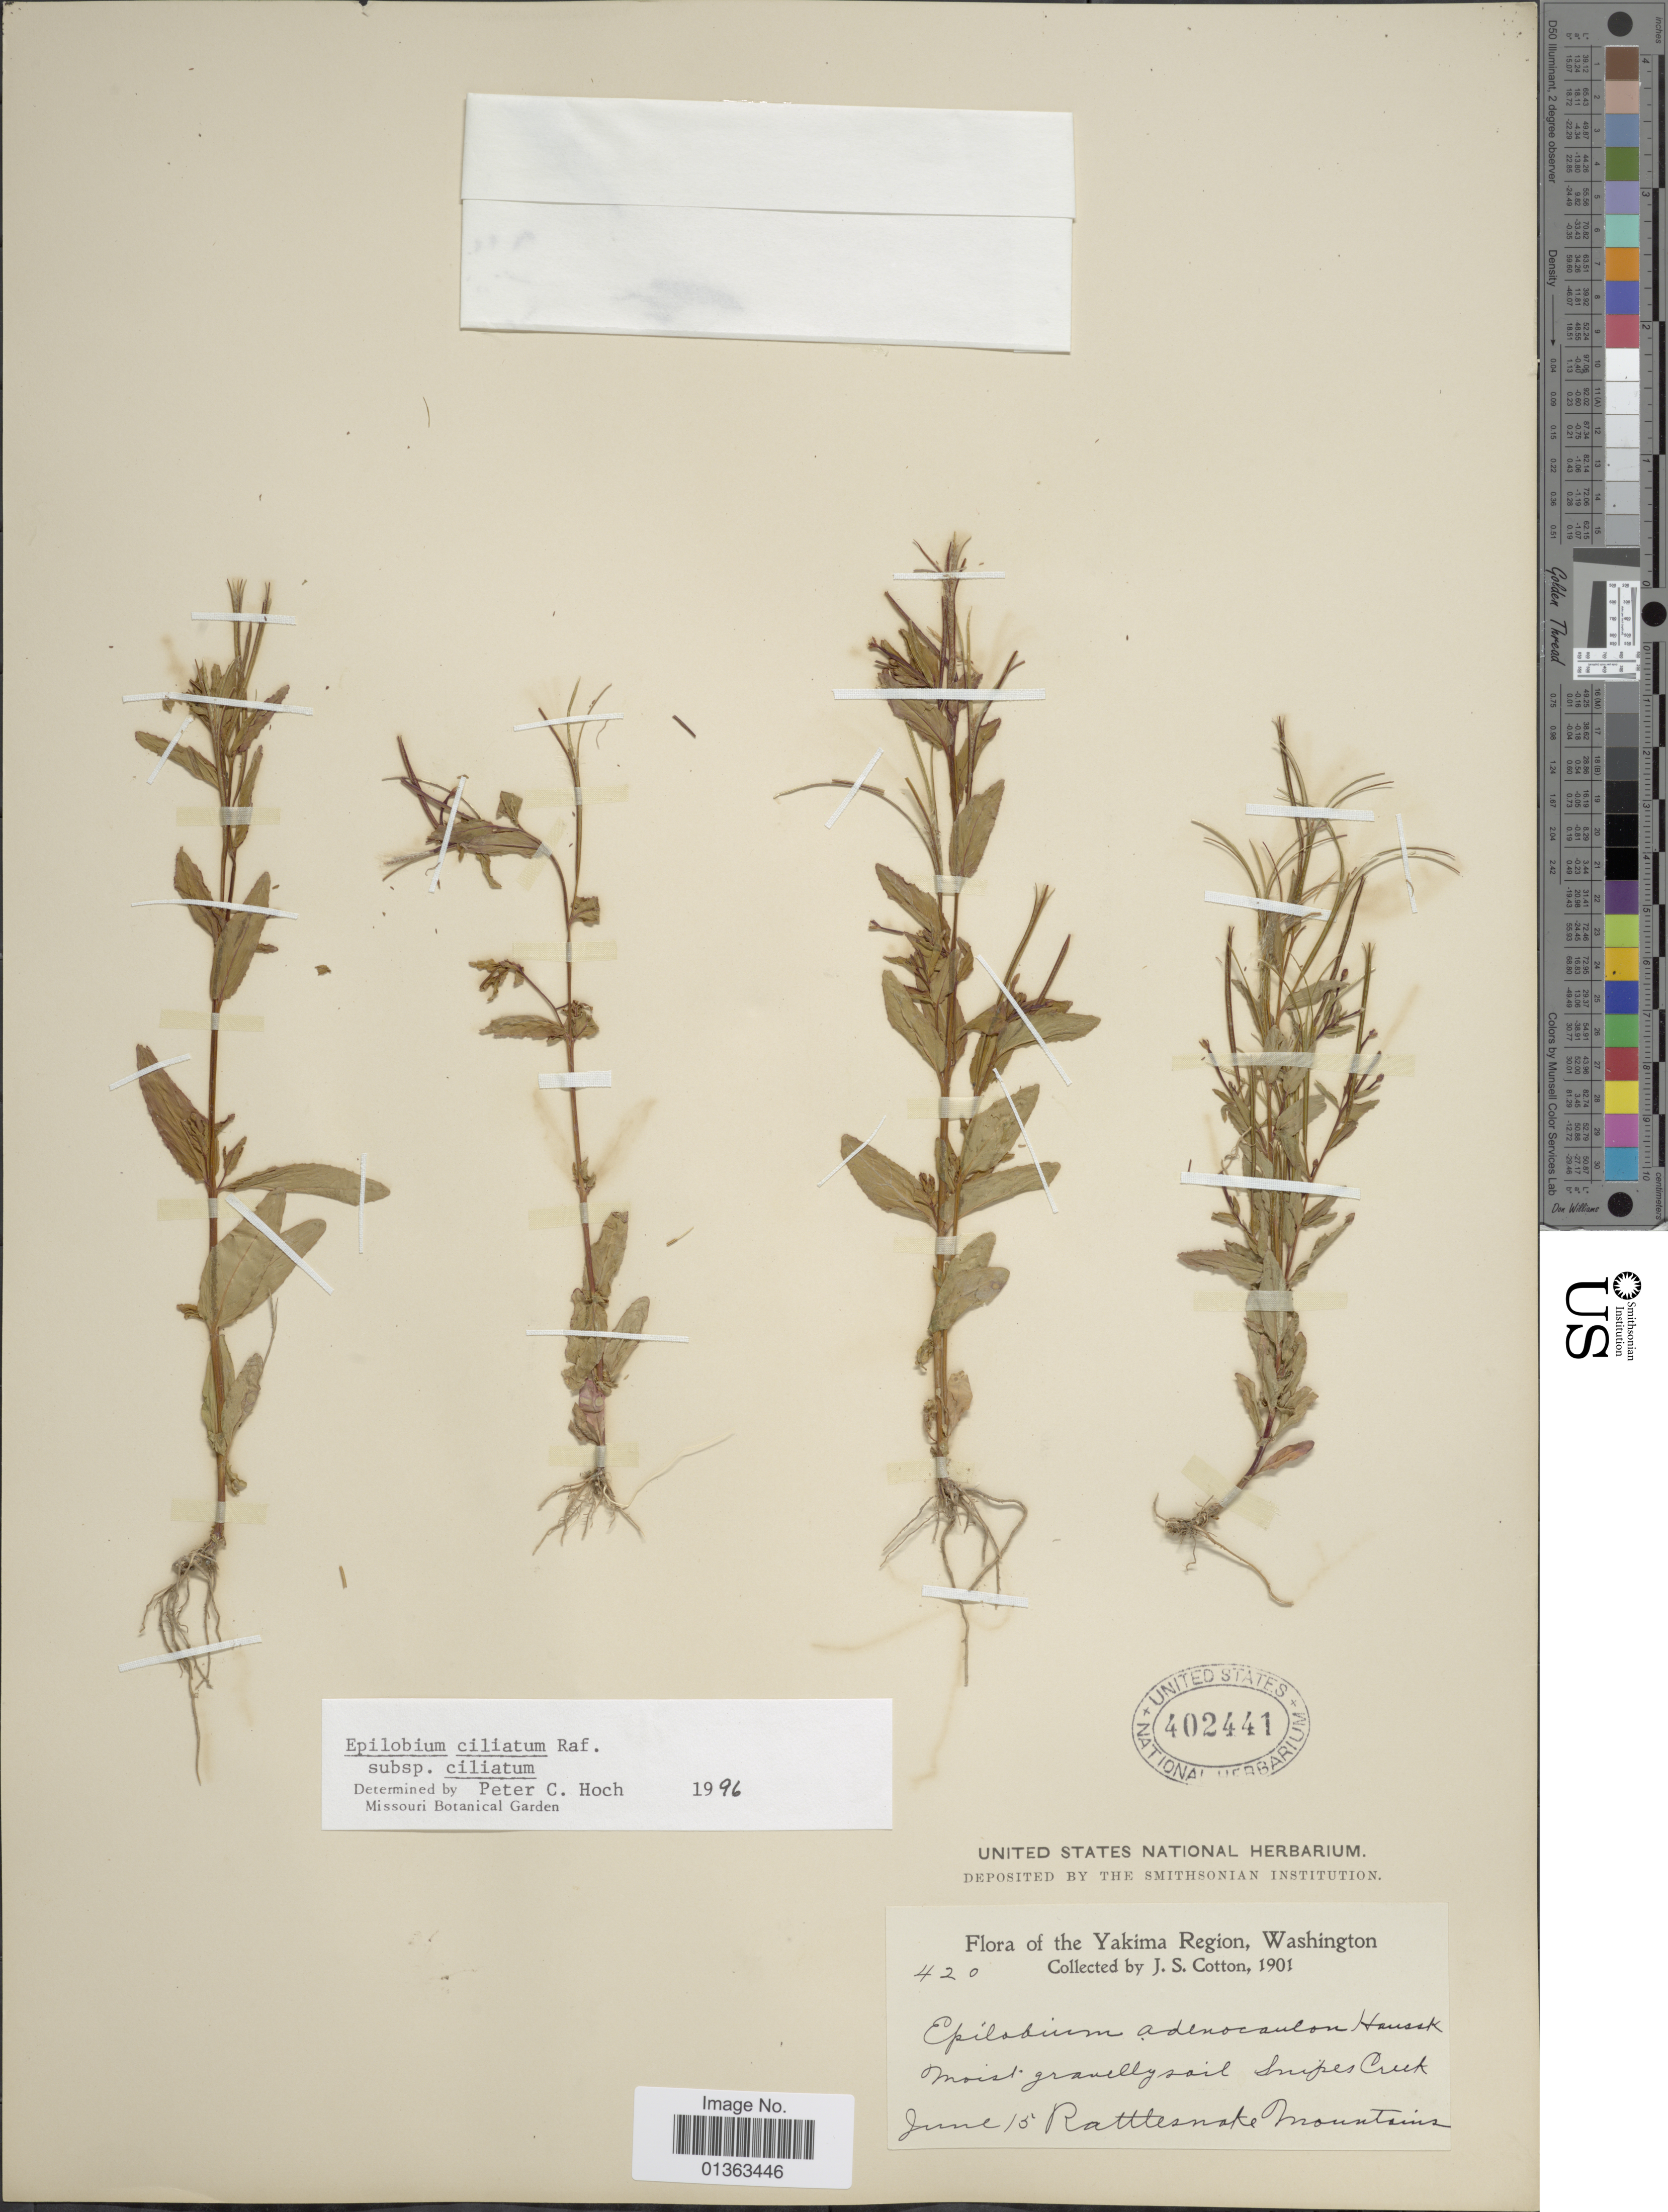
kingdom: Plantae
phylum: Tracheophyta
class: Magnoliopsida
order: Myrtales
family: Onagraceae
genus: Epilobium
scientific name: Epilobium ciliatum subsp. ciliatum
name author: Raf.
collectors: J. S. Cotton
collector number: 420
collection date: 1901-06-15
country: United States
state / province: Washington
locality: Moist gravelly soil Snipes Creek, Rattlesnake Mountains.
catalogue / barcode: US 402441